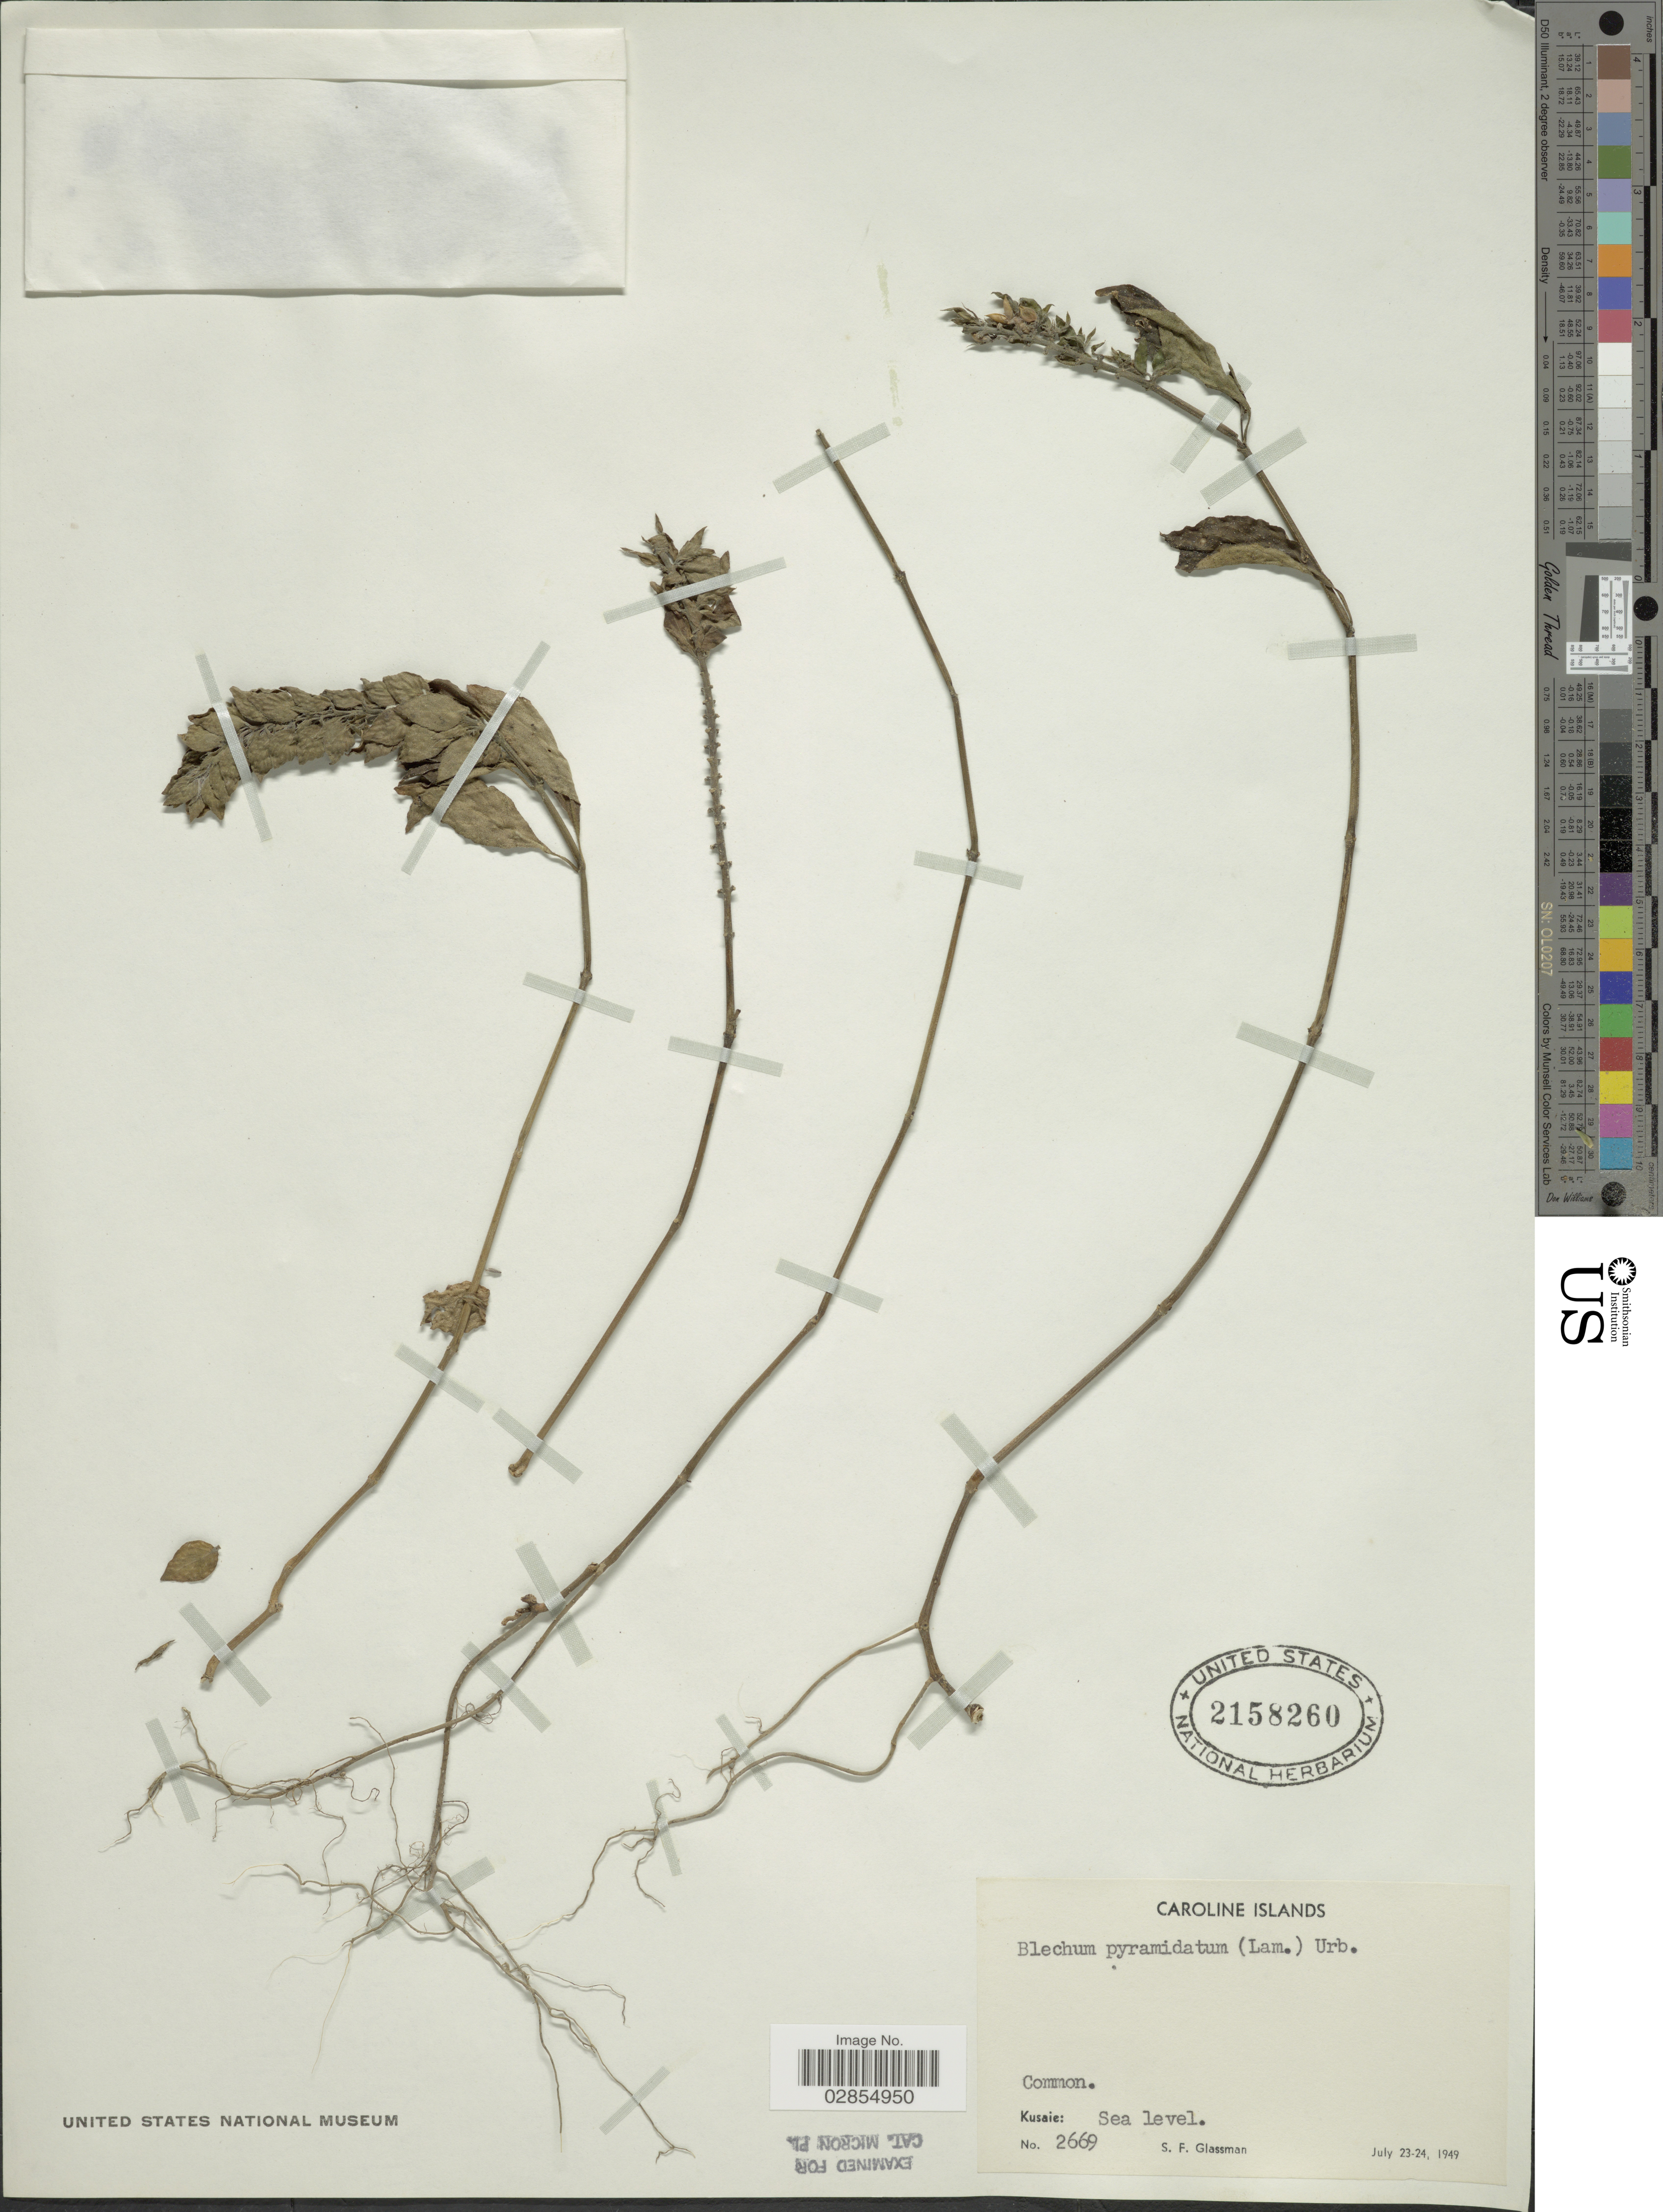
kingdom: Plantae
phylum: Tracheophyta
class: Magnoliopsida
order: Lamiales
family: Acanthaceae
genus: Blechum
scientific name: Blechum pyramidatum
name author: (Lam.) Urb.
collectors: S. F. Glassman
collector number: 2669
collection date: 1949-07-23/1949-07-24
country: Micronesia, Federated States of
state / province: Kosrae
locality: Caroline Islands, Kusaie.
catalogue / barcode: US 2158260